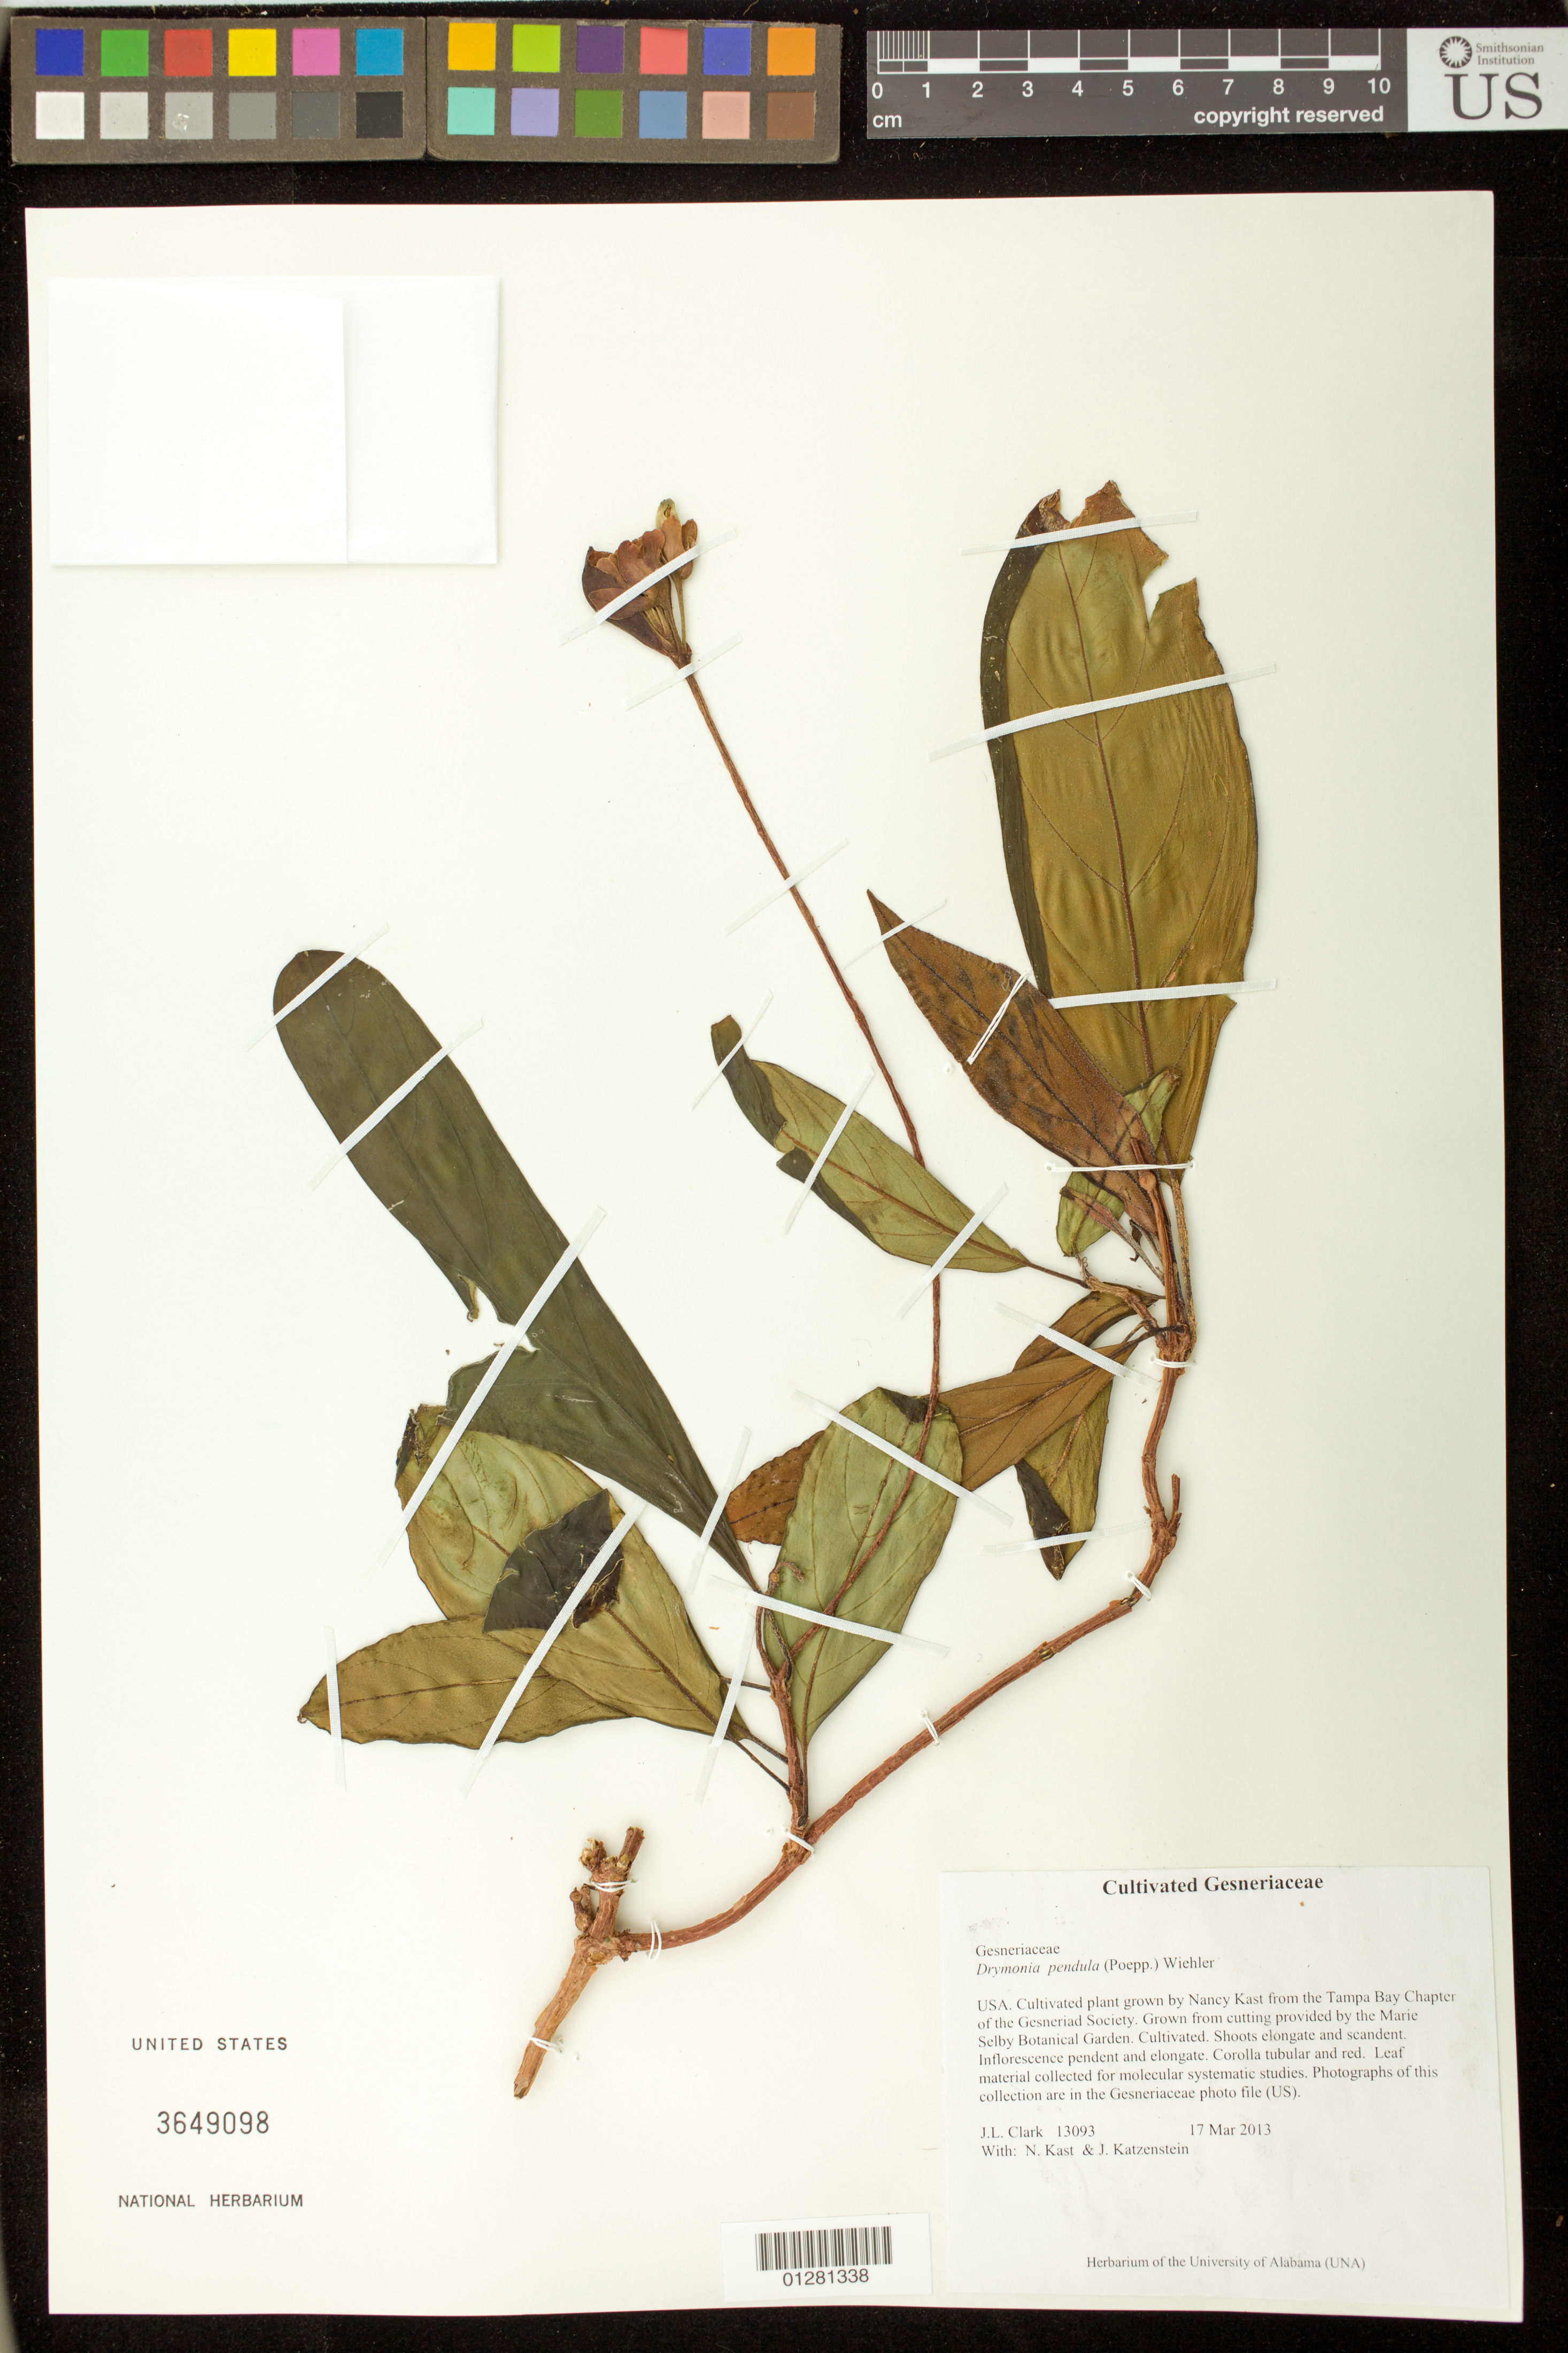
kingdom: Plantae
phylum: Tracheophyta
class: Magnoliopsida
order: Lamiales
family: Gesneriaceae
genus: Drymonia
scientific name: Drymonia pendula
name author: (Poepp.) Wiehler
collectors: J. L. Clark, N. Kast & J. Katzenstein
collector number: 13093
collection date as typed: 17 Mar 2013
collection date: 2013-03-17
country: United States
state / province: Florida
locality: Cultivated plant grown by Nancy Kast from the Tampa Bay Chapter of the Gesneriad Society.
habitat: Cultivated.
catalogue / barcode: US 3649098